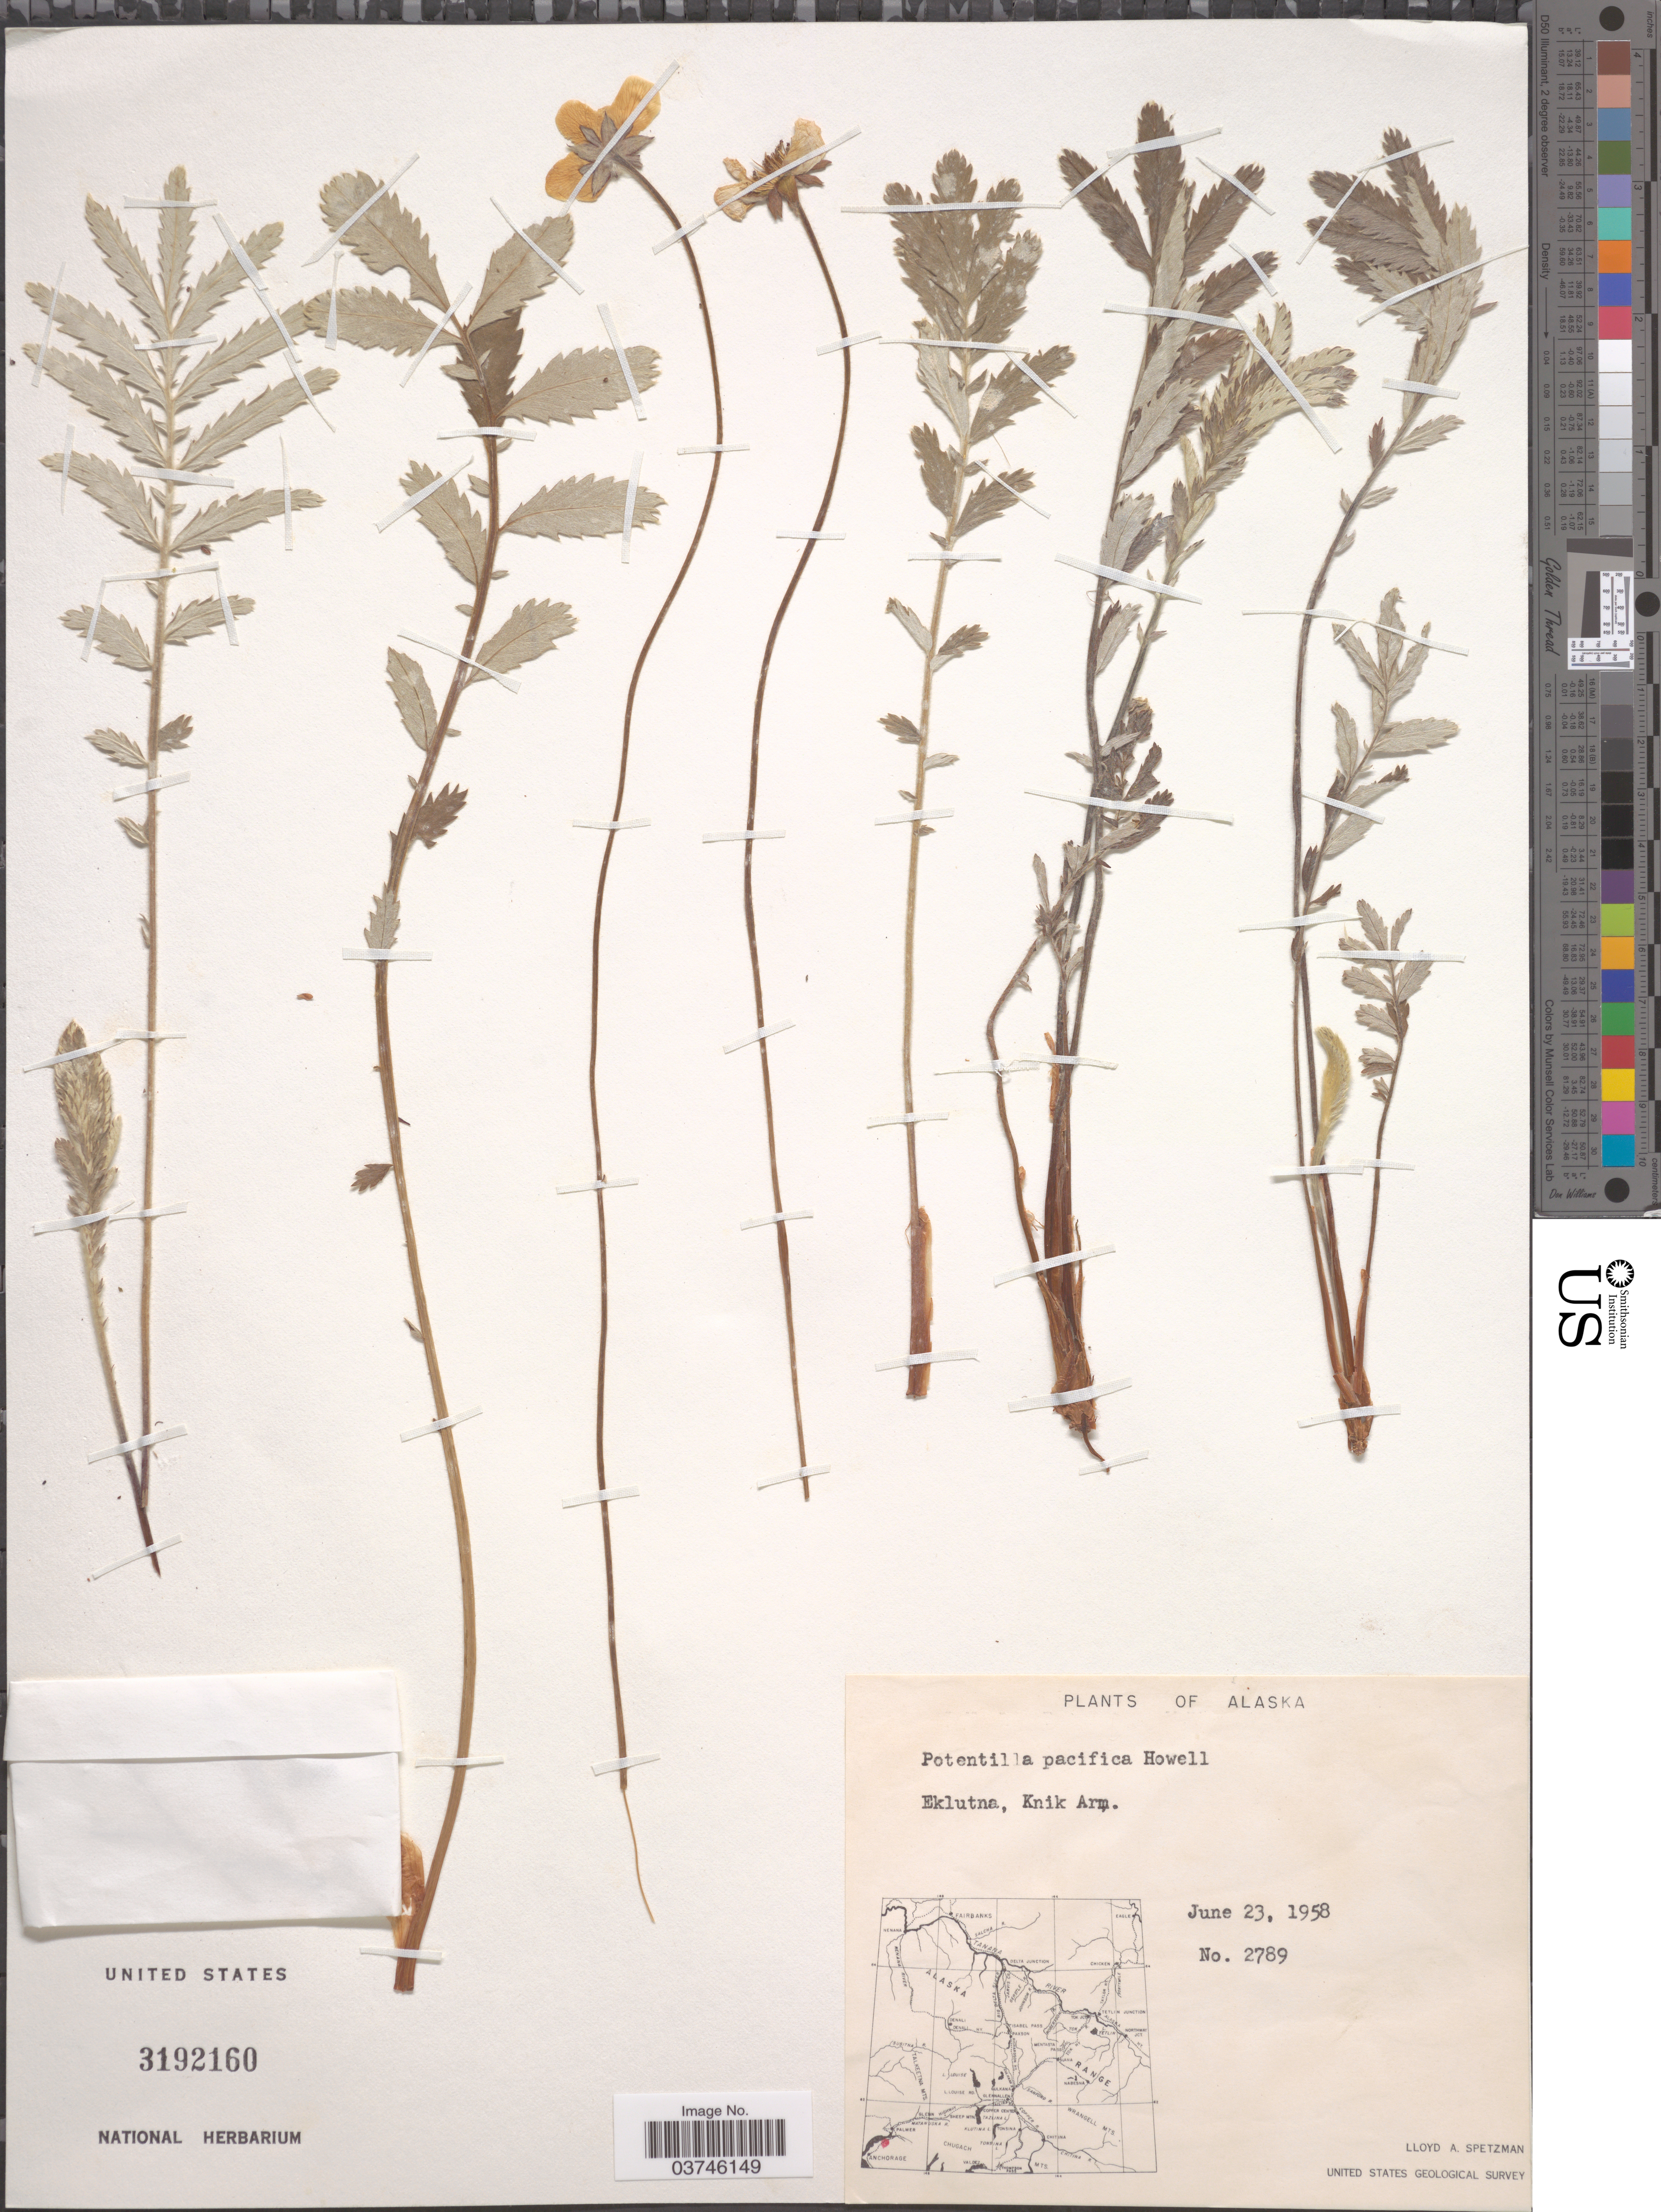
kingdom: Plantae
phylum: Tracheophyta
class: Magnoliopsida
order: Rosales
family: Rosaceae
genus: Argentina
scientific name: Argentina pacifica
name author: (Howell) Rydb.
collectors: L. Spetzman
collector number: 2789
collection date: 1958-06-23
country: United States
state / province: Alaska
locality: Eklutna, Knik Arm.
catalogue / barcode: US 3192160